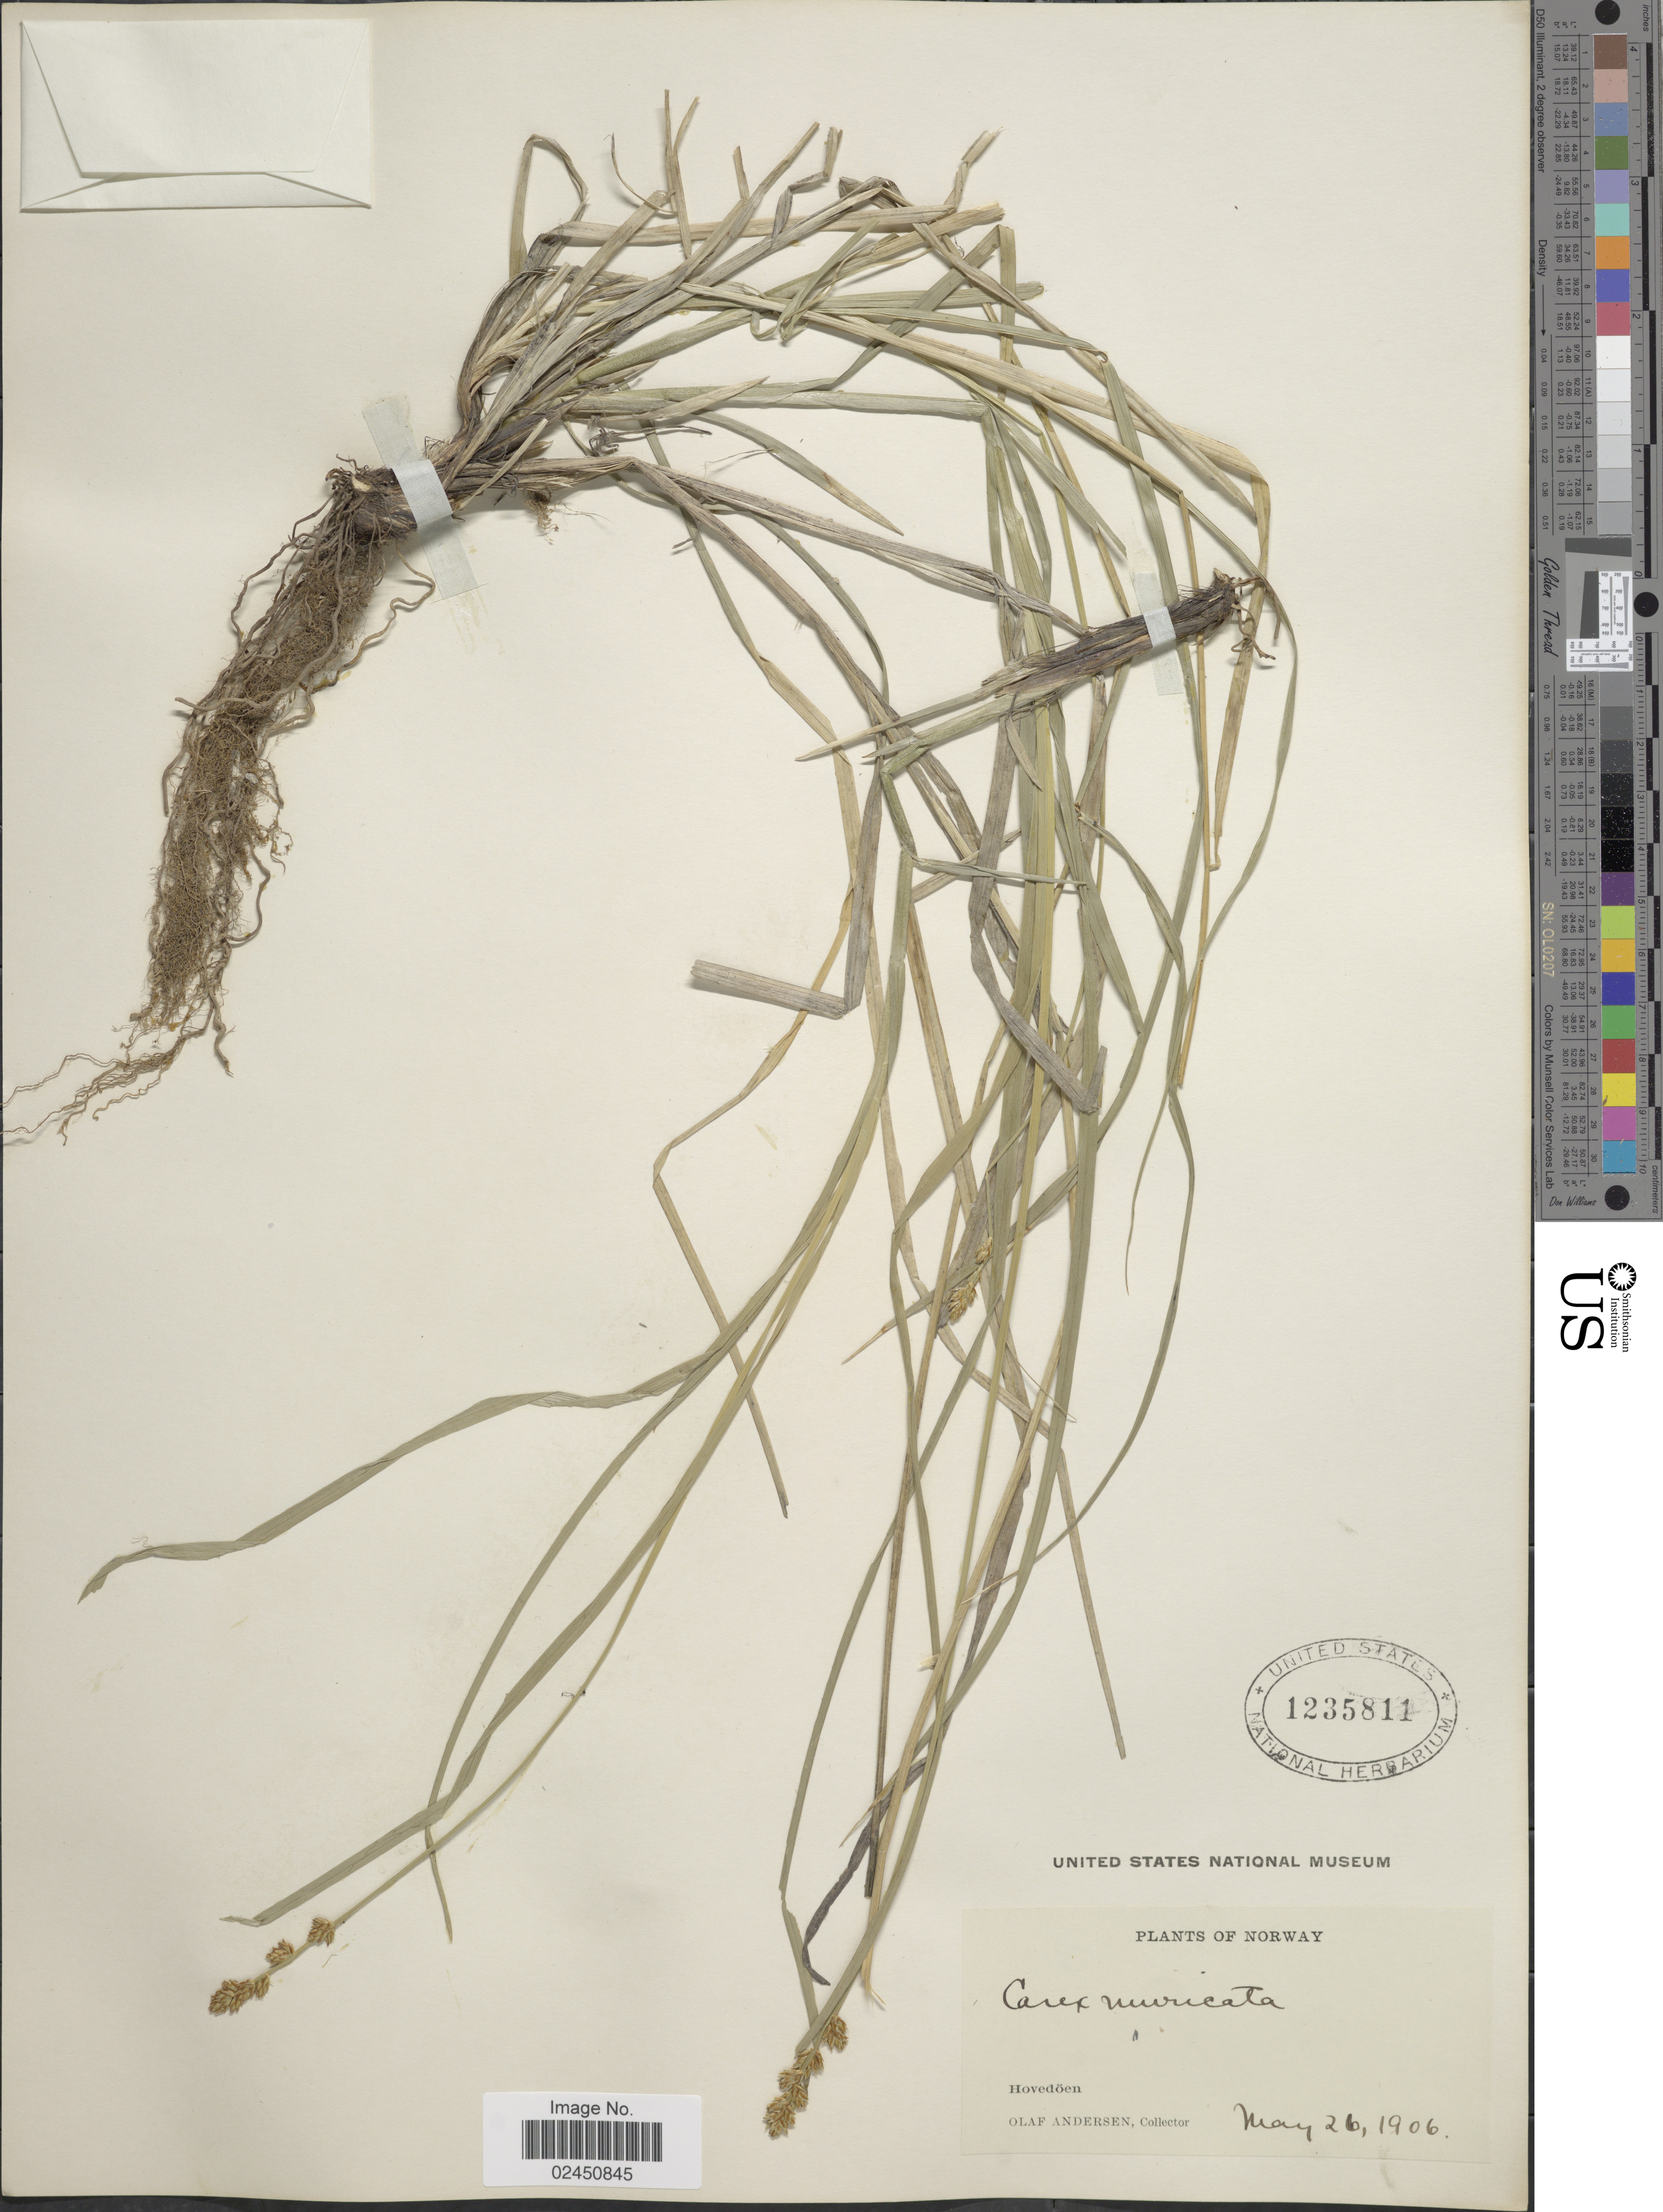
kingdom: Plantae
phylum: Tracheophyta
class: Liliopsida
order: Poales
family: Cyperaceae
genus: Carex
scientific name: Carex muricata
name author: L.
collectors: O. Andersen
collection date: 1906-05-26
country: Norway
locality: Hovedoen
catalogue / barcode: US 1235811